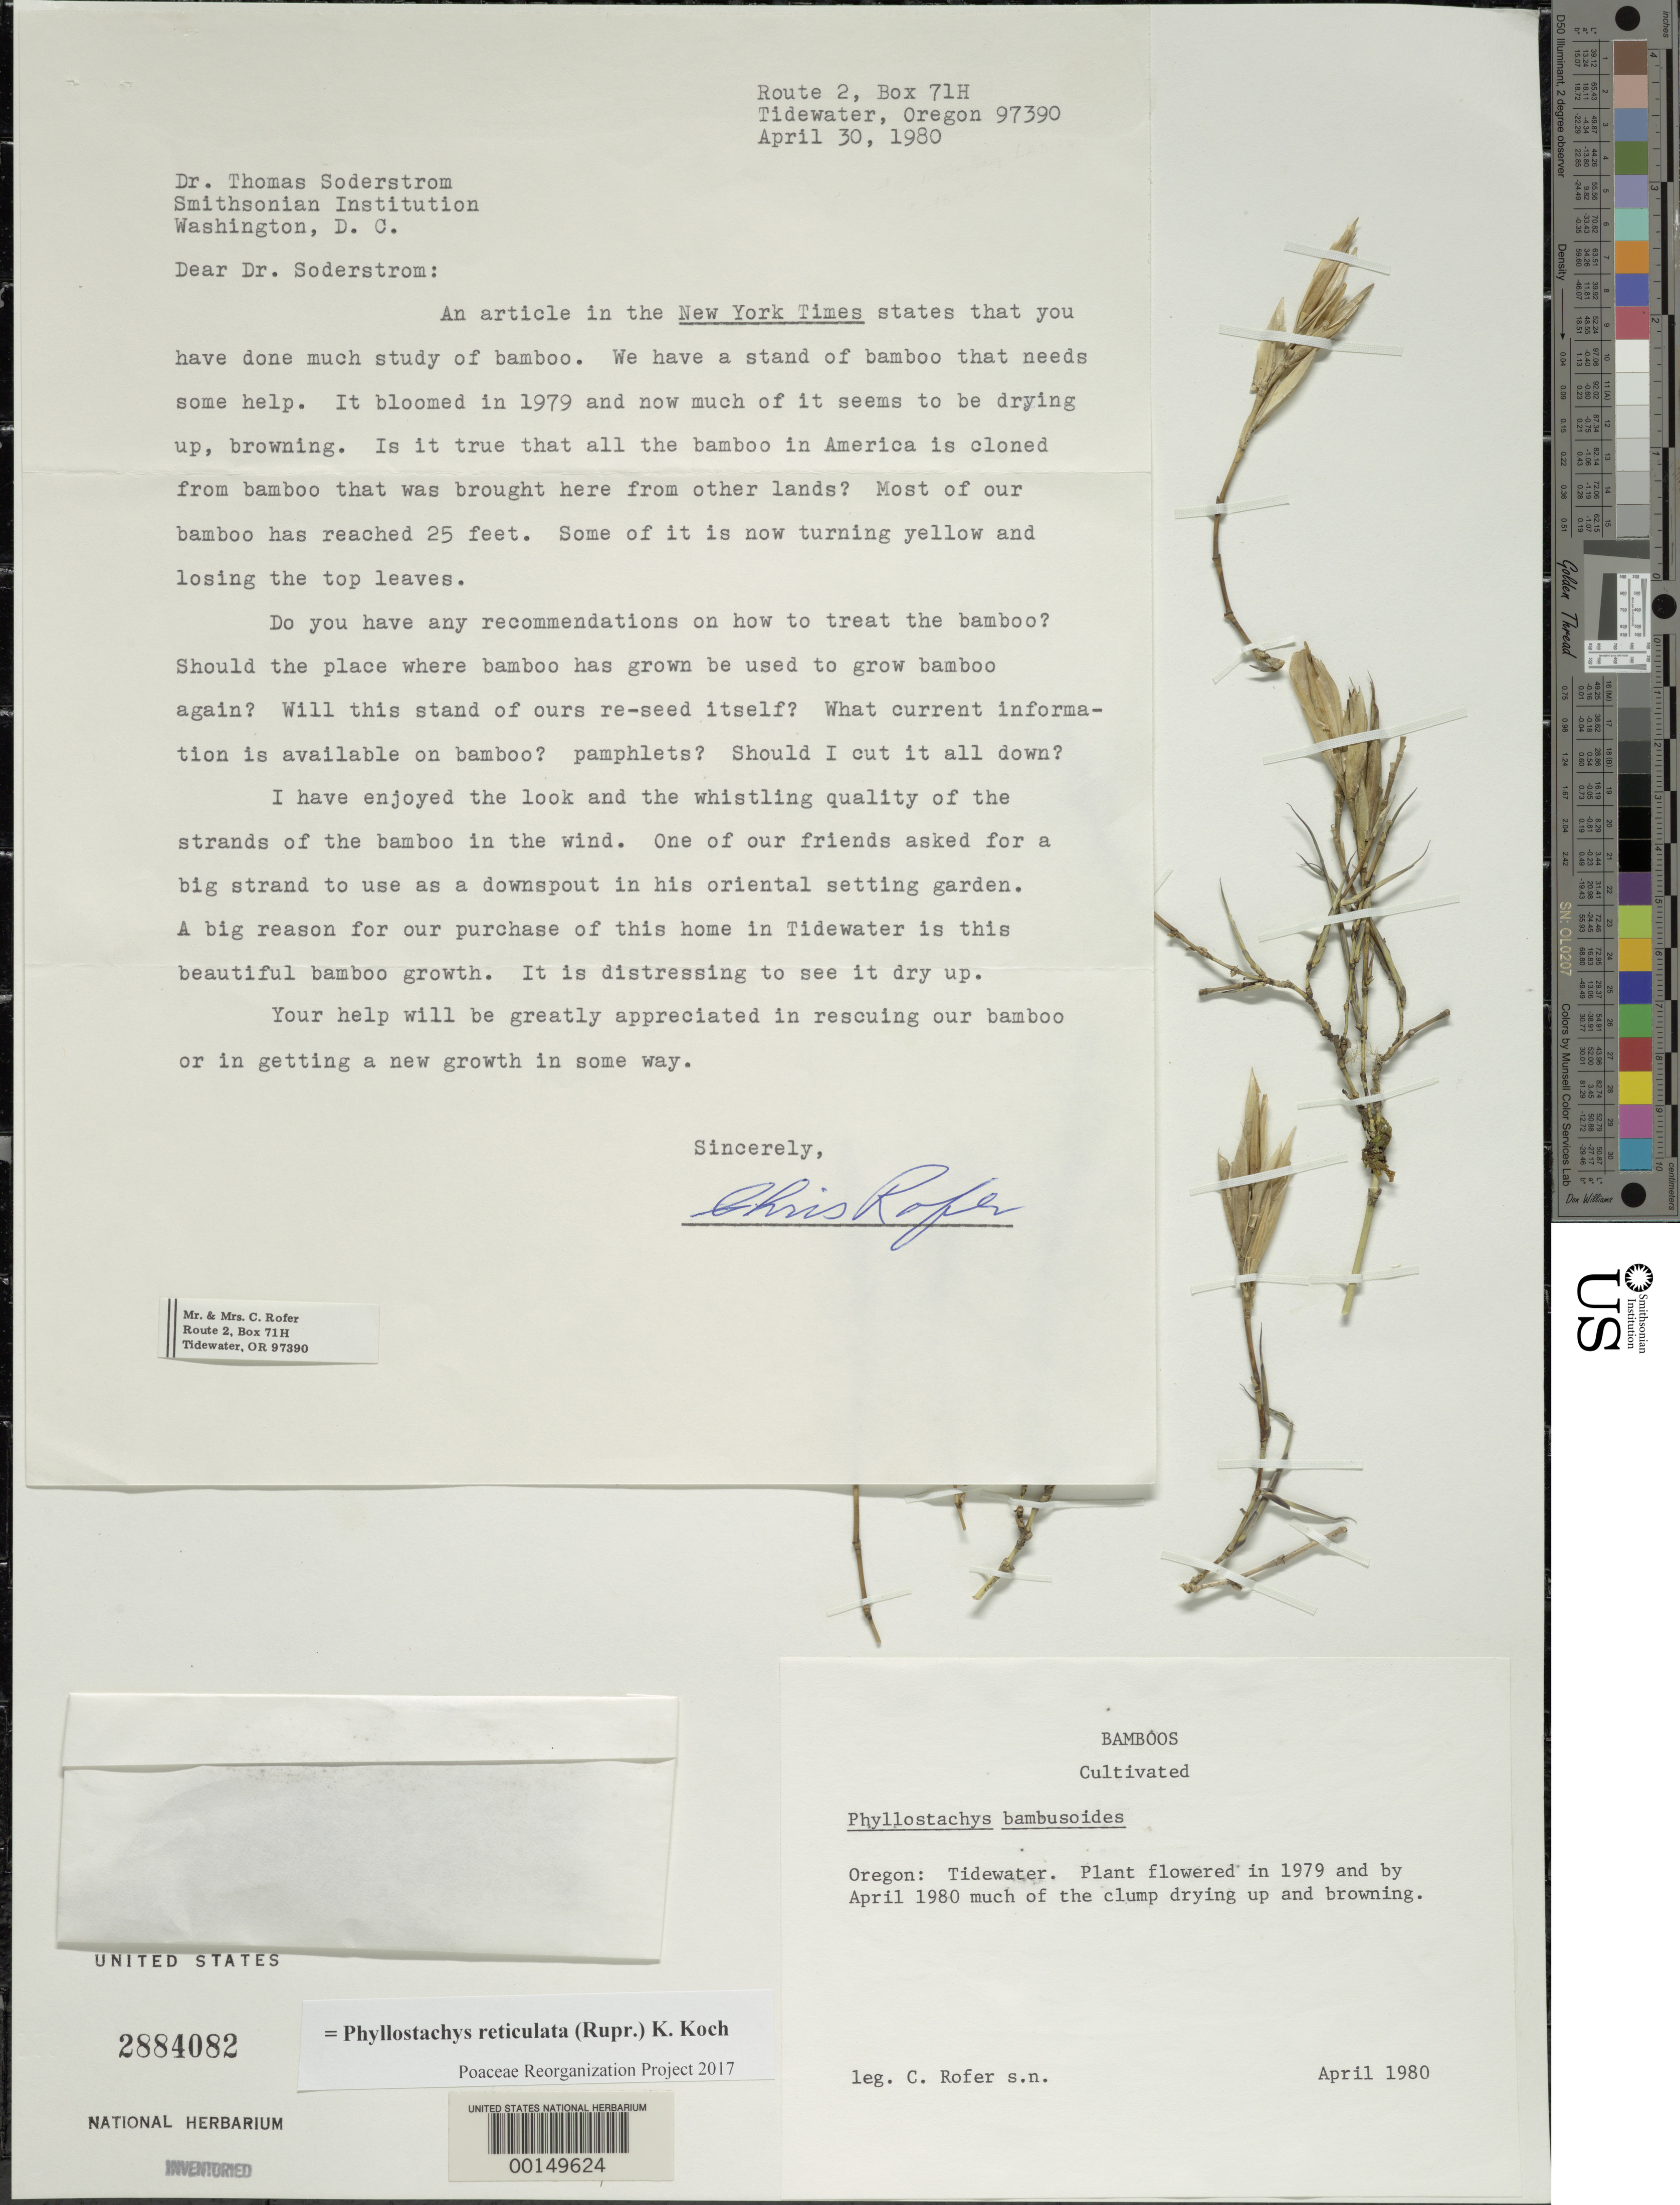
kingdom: Plantae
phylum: Tracheophyta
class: Liliopsida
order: Poales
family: Poaceae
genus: Phyllostachys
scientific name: Phyllostachys reticulata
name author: (Rupr.) K. Koch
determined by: Poaceae Reorganization Project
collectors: C. Rofer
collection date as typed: Apr 1980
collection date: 1980-04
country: United States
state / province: Oregon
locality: Tidewater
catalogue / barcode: US 2884082